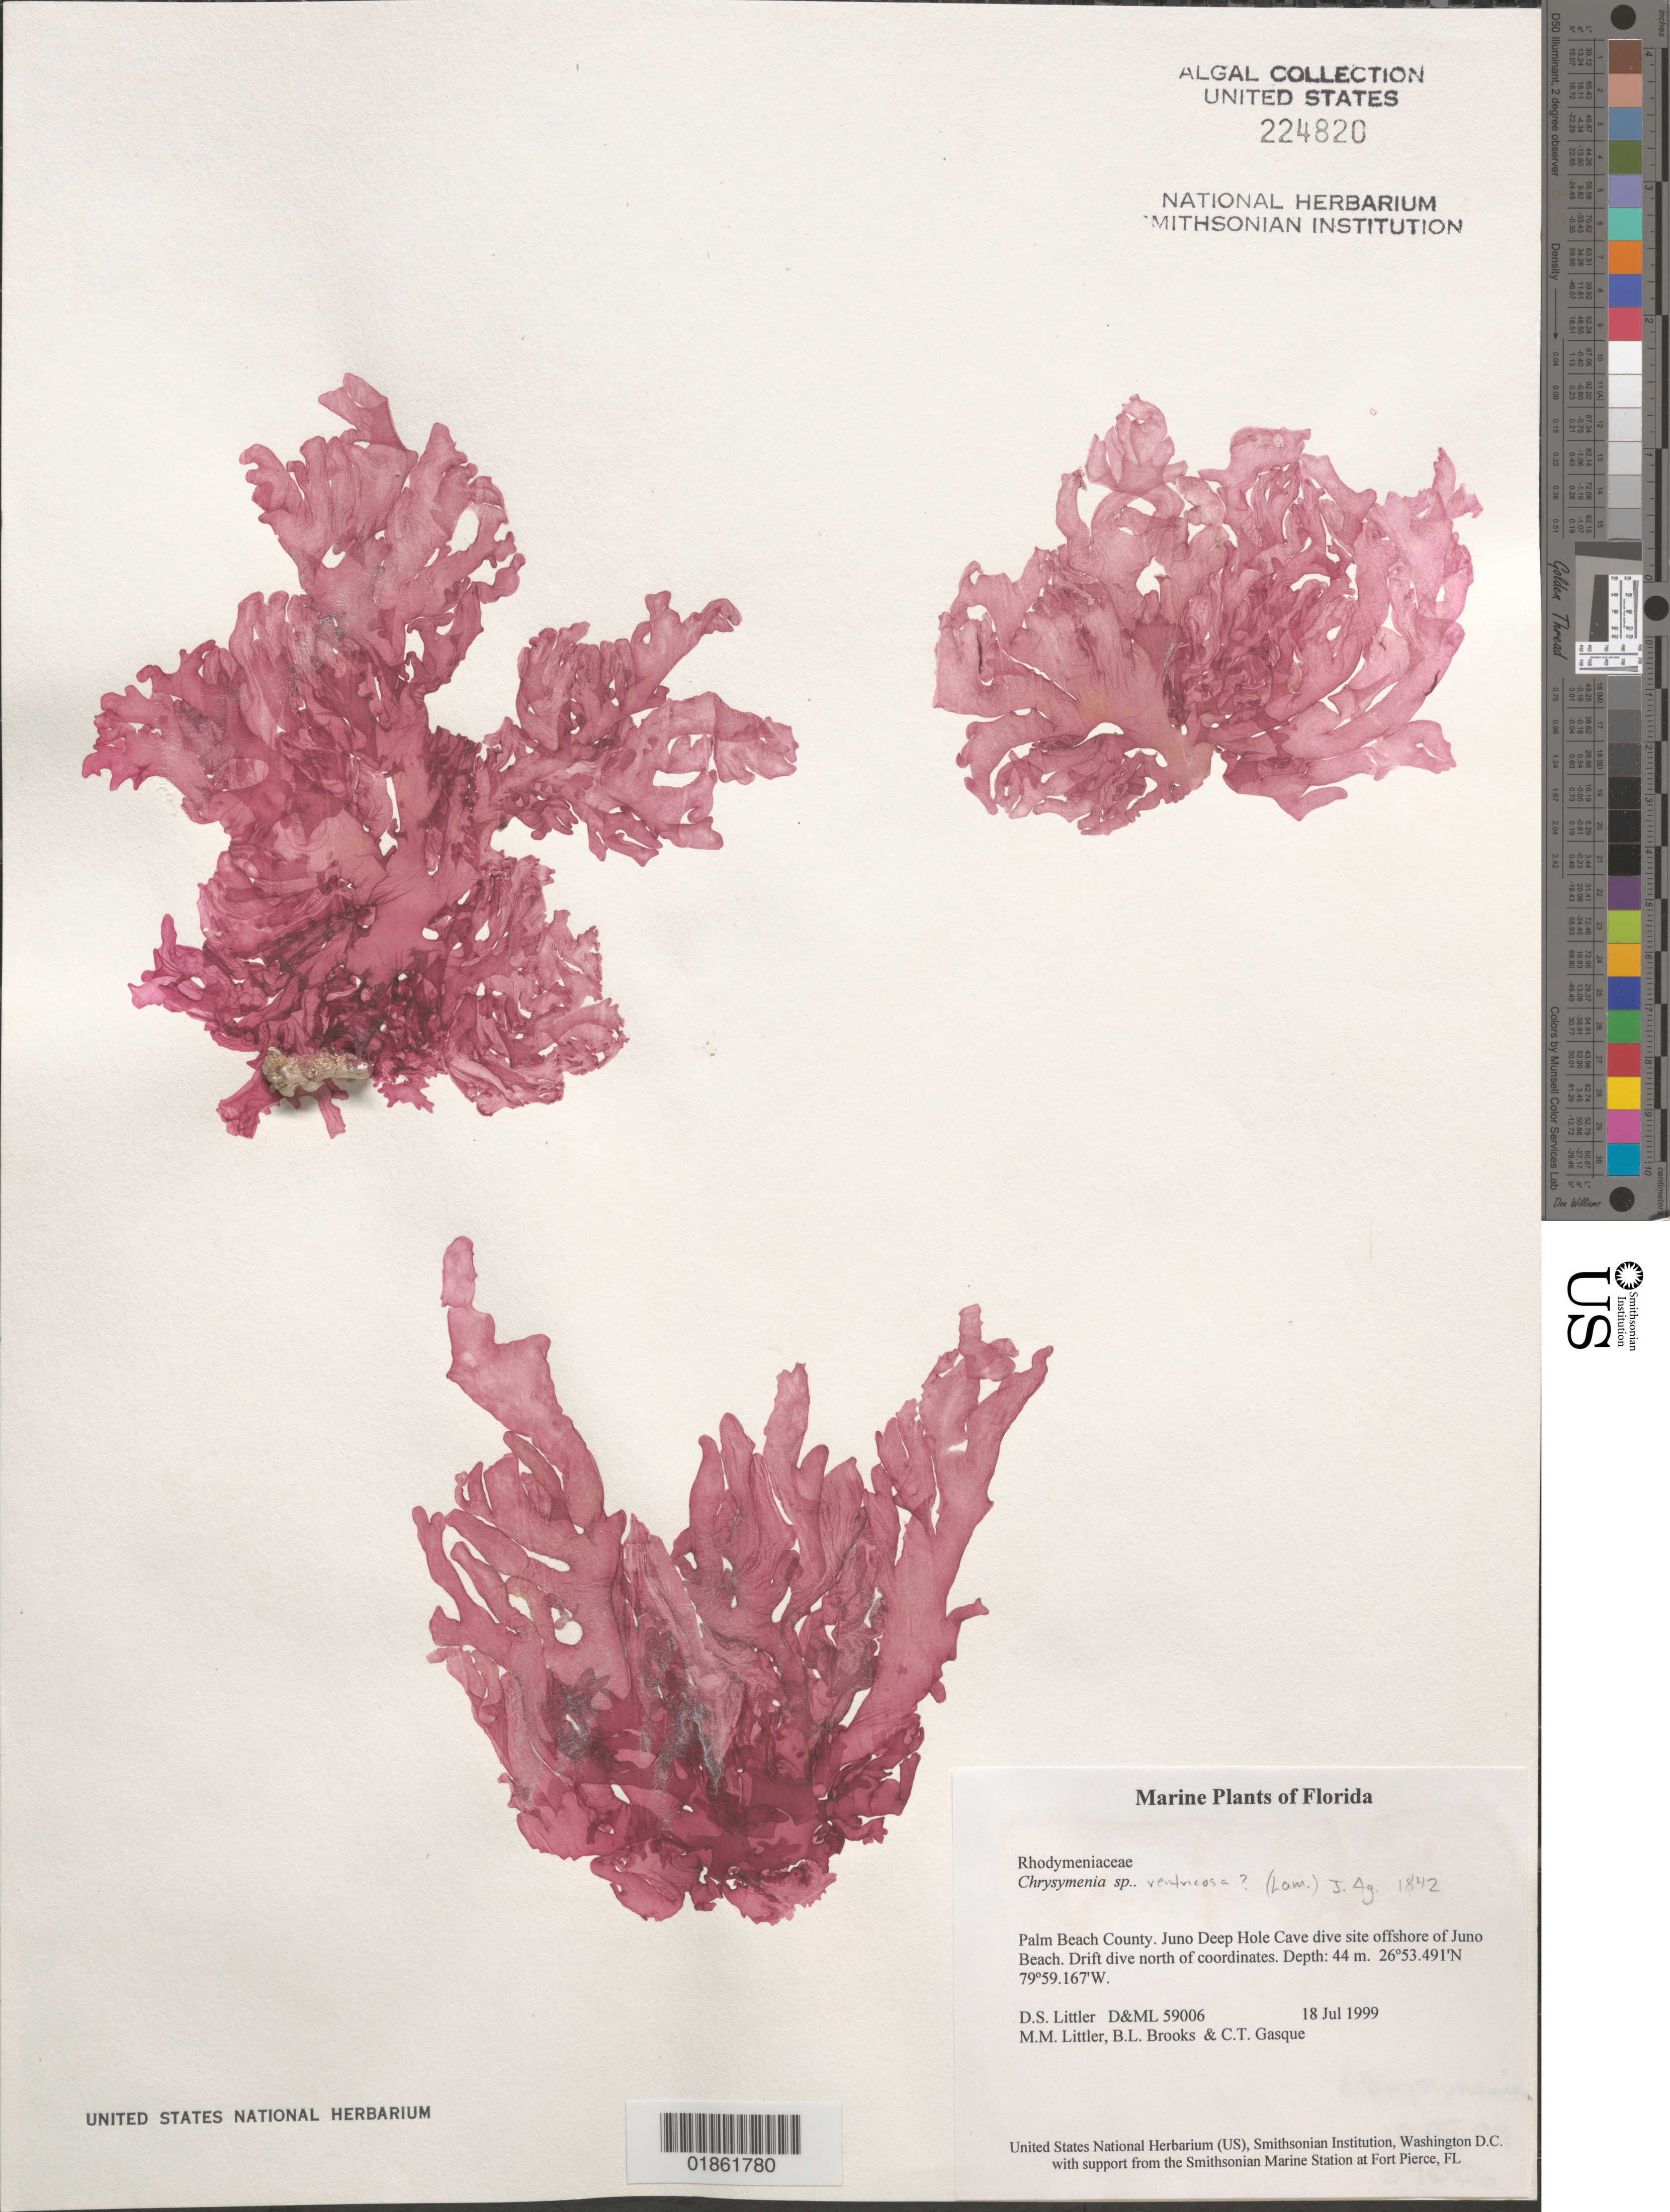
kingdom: Plantae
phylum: Rhodophyta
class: Florideophyceae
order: Rhodymeniales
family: Rhodymeniaceae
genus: Chrysymenia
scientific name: Chrysymenia sp.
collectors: D. S. Littler, M. M. Littler & C. Gasque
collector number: D&ML 59006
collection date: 1999-07-18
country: United States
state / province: Florida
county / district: Palm Beach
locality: Juno Beach, deep hole cave.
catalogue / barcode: US 224820